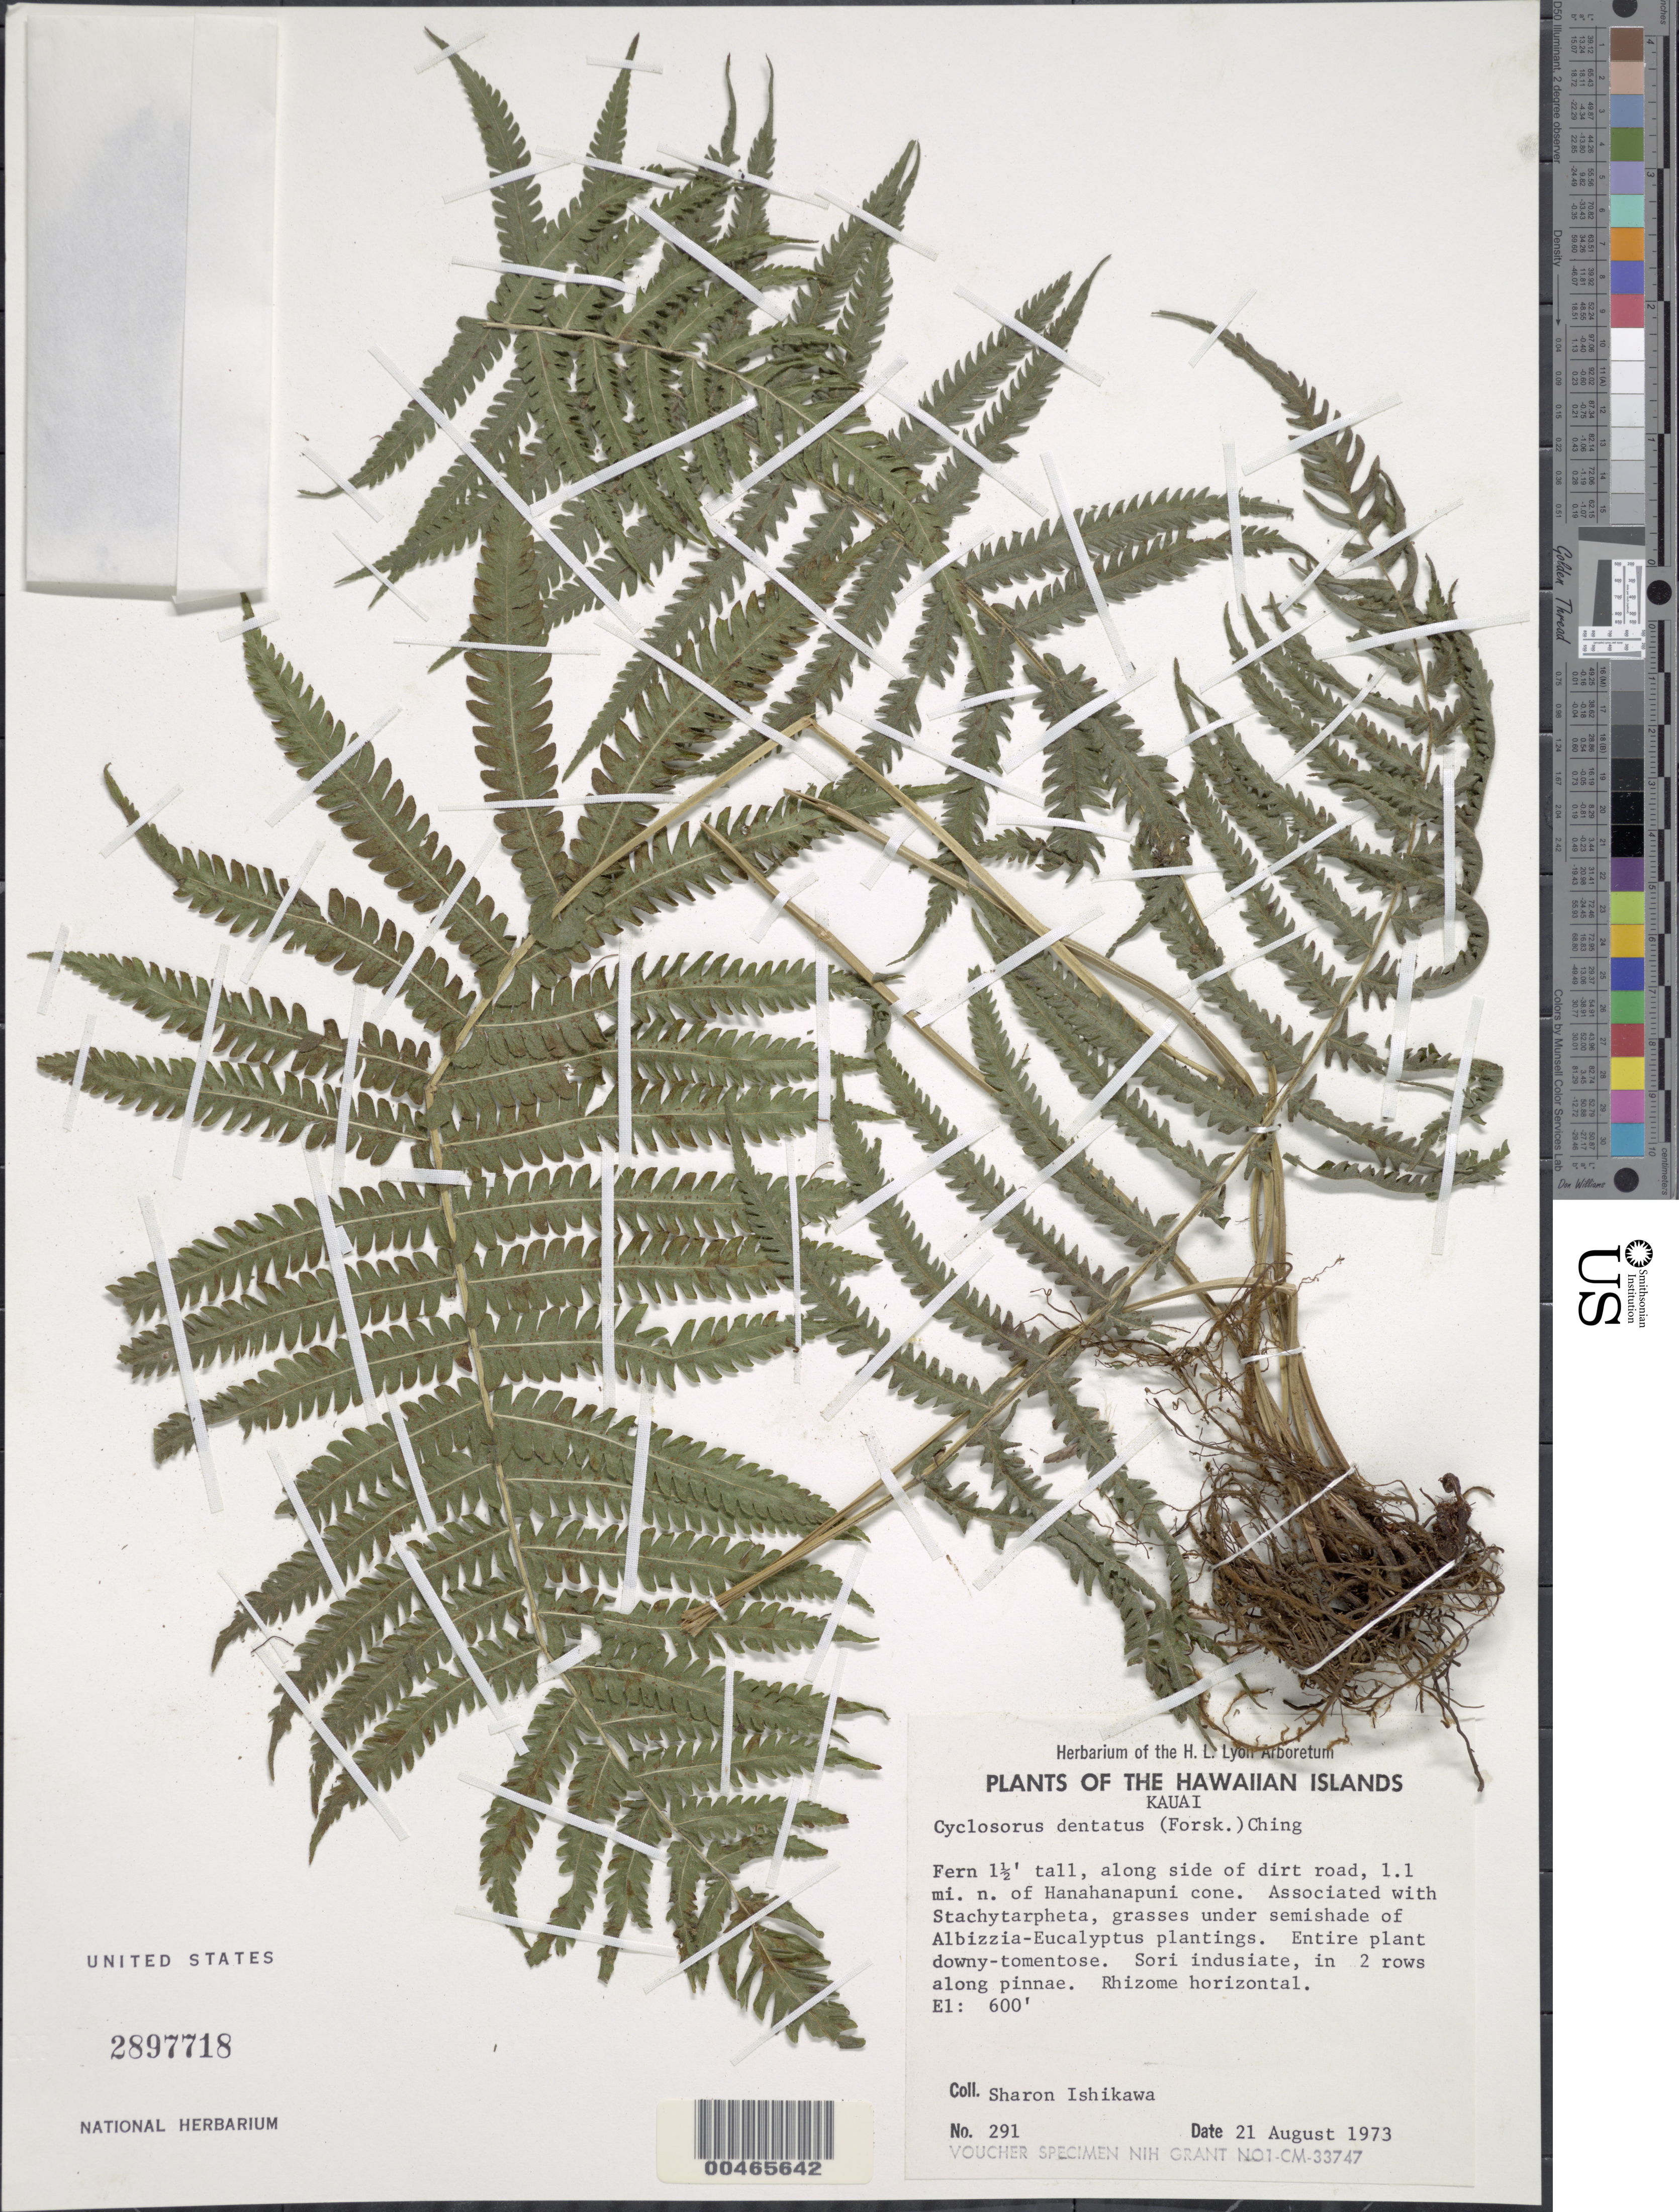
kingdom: Plantae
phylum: Tracheophyta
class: Polypodiopsida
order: Polypodiales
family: Thelypteridaceae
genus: Christella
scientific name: Christella dentata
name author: (Forssk.) Brownsey & Jermy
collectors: S. S. Ishikawa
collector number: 291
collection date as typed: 21 Aug 1973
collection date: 1973-08-21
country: United States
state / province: Hawaii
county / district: Kauai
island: Kaua'i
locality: Along side of dirt road, 1.1 mi N of Hanahanapuni cone.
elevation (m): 183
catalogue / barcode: US 2897718